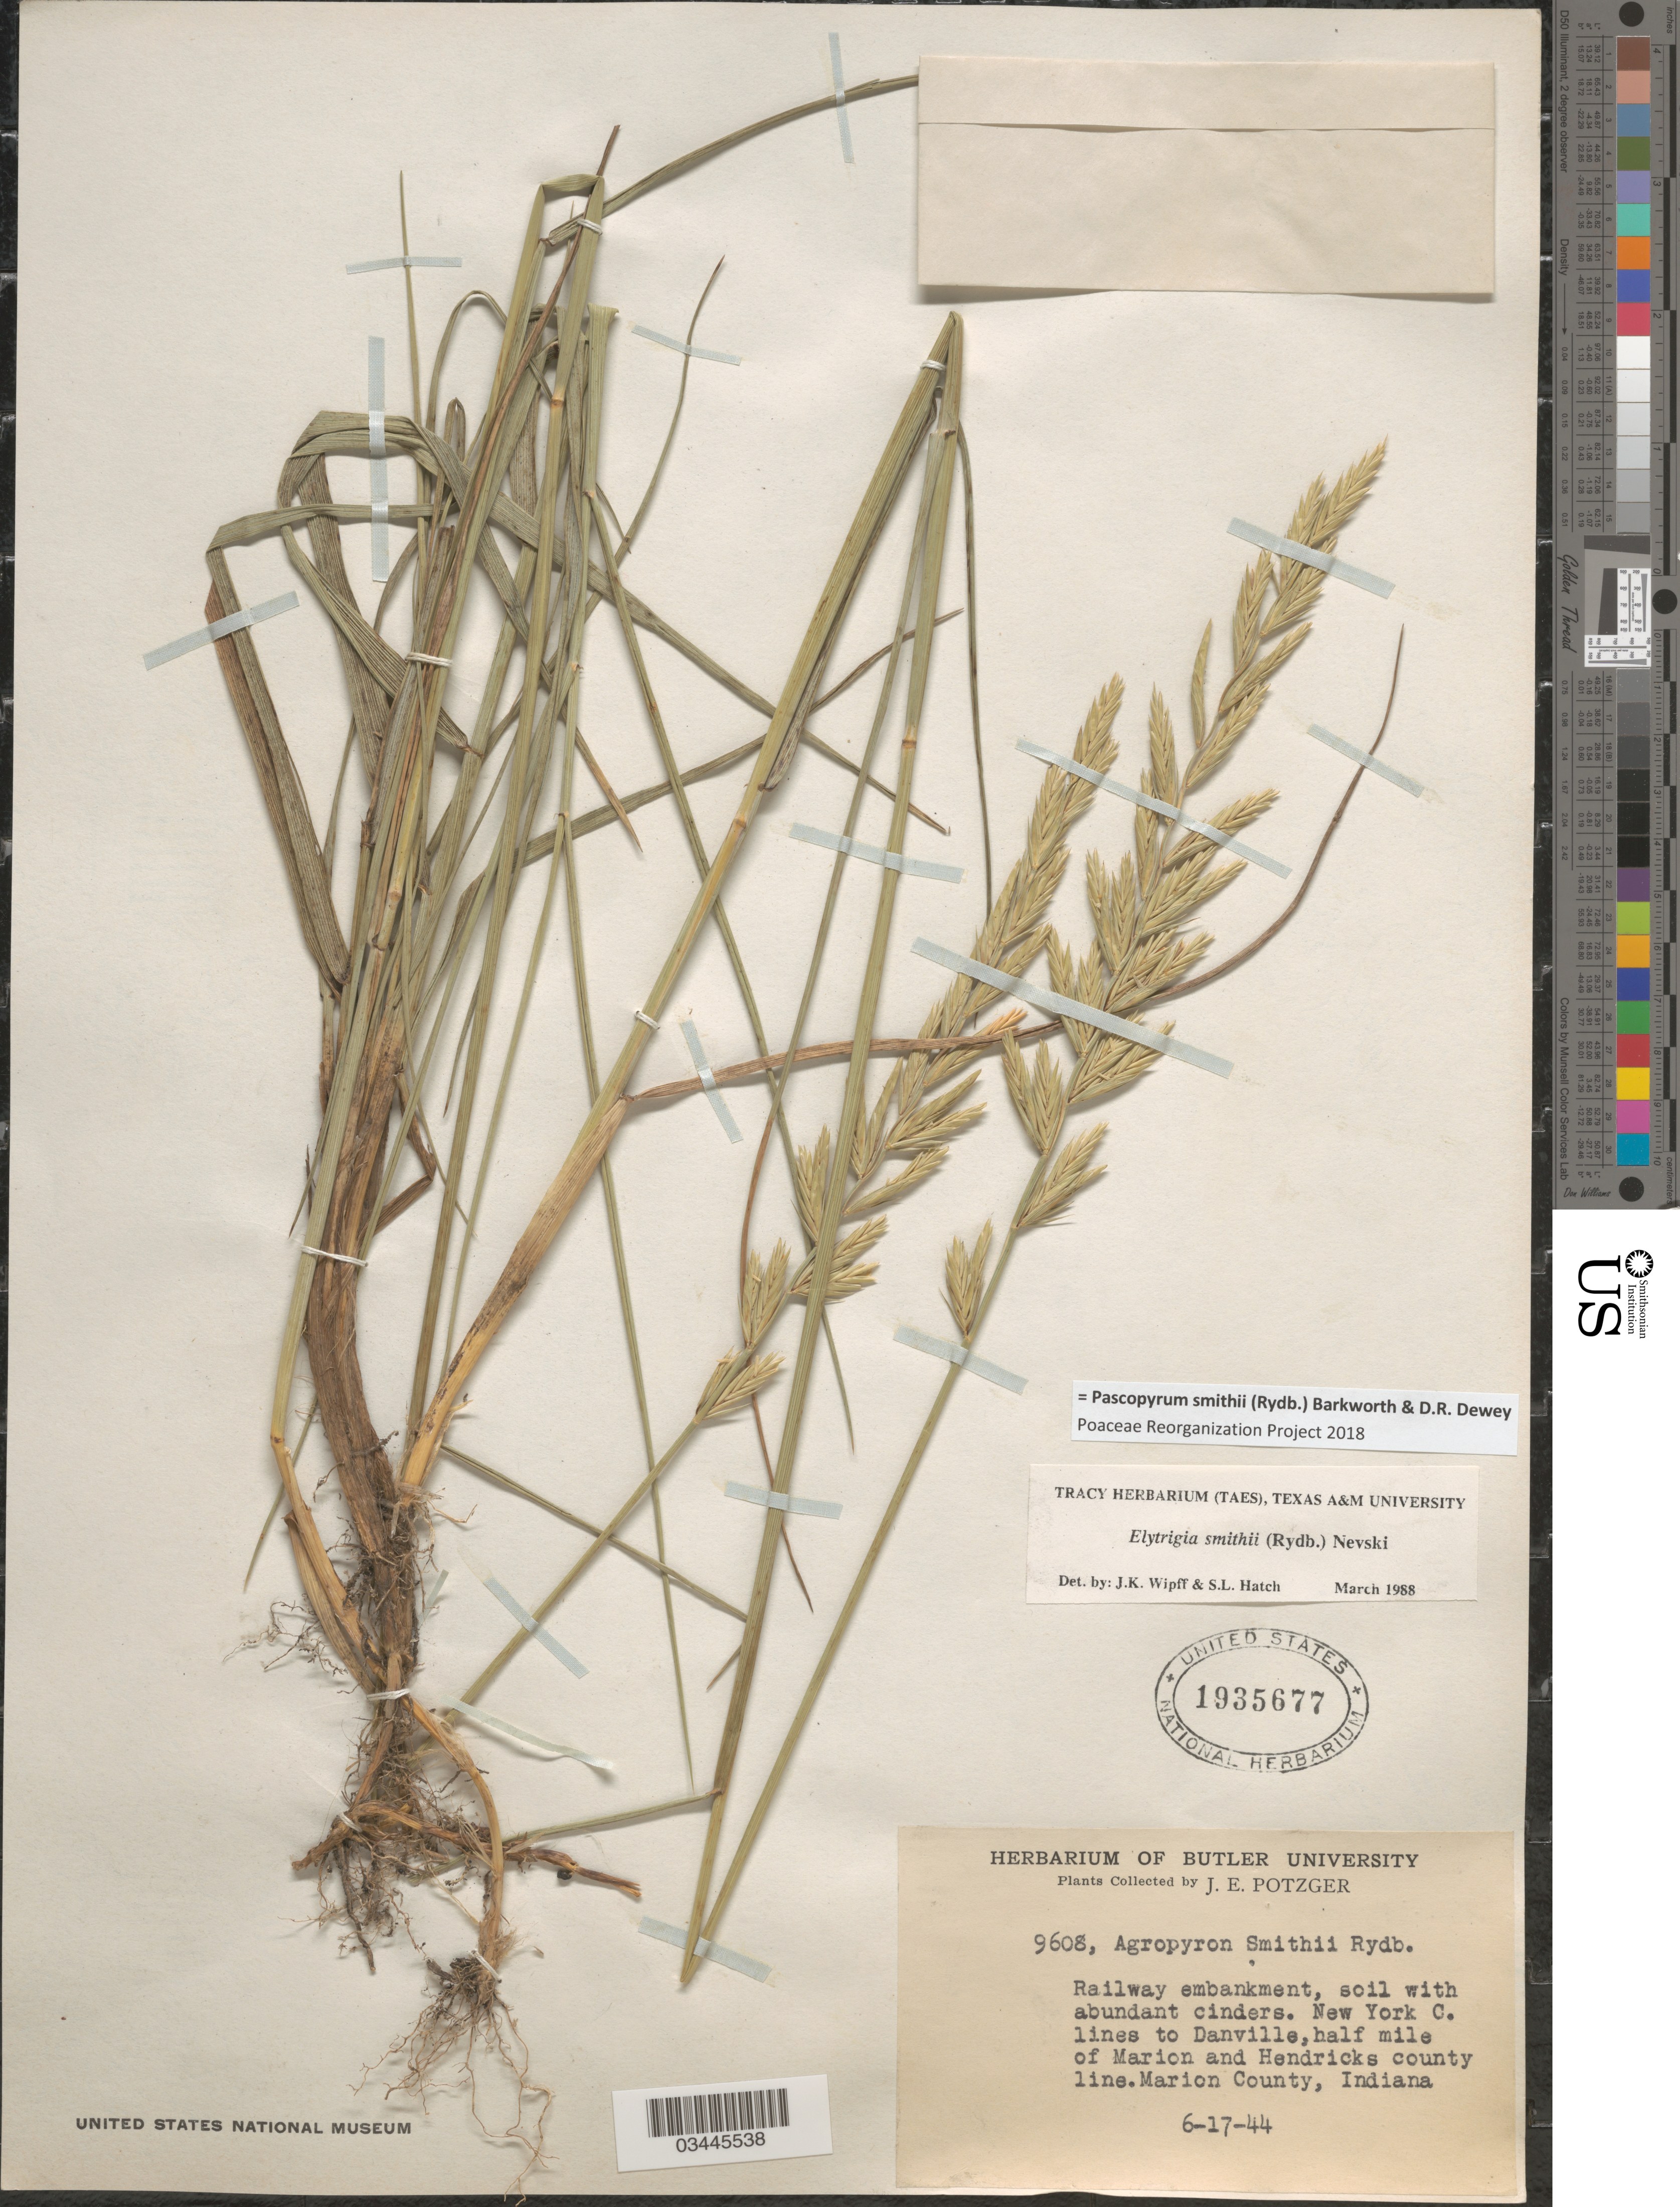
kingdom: Plantae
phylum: Tracheophyta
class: Liliopsida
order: Poales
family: Poaceae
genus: Pascopyrum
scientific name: Pascopyrum smithii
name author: (Rydb.) Barkworth & Dewey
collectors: J. Potzger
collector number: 9608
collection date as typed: Transcribed d/m/y: 17/6/44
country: United States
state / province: Indiana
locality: Railway embankment, soil with abundant cinders. New York C. lines to Danville, half mile of Marion and Hendricks county line. Marion County.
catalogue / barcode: US 1935677